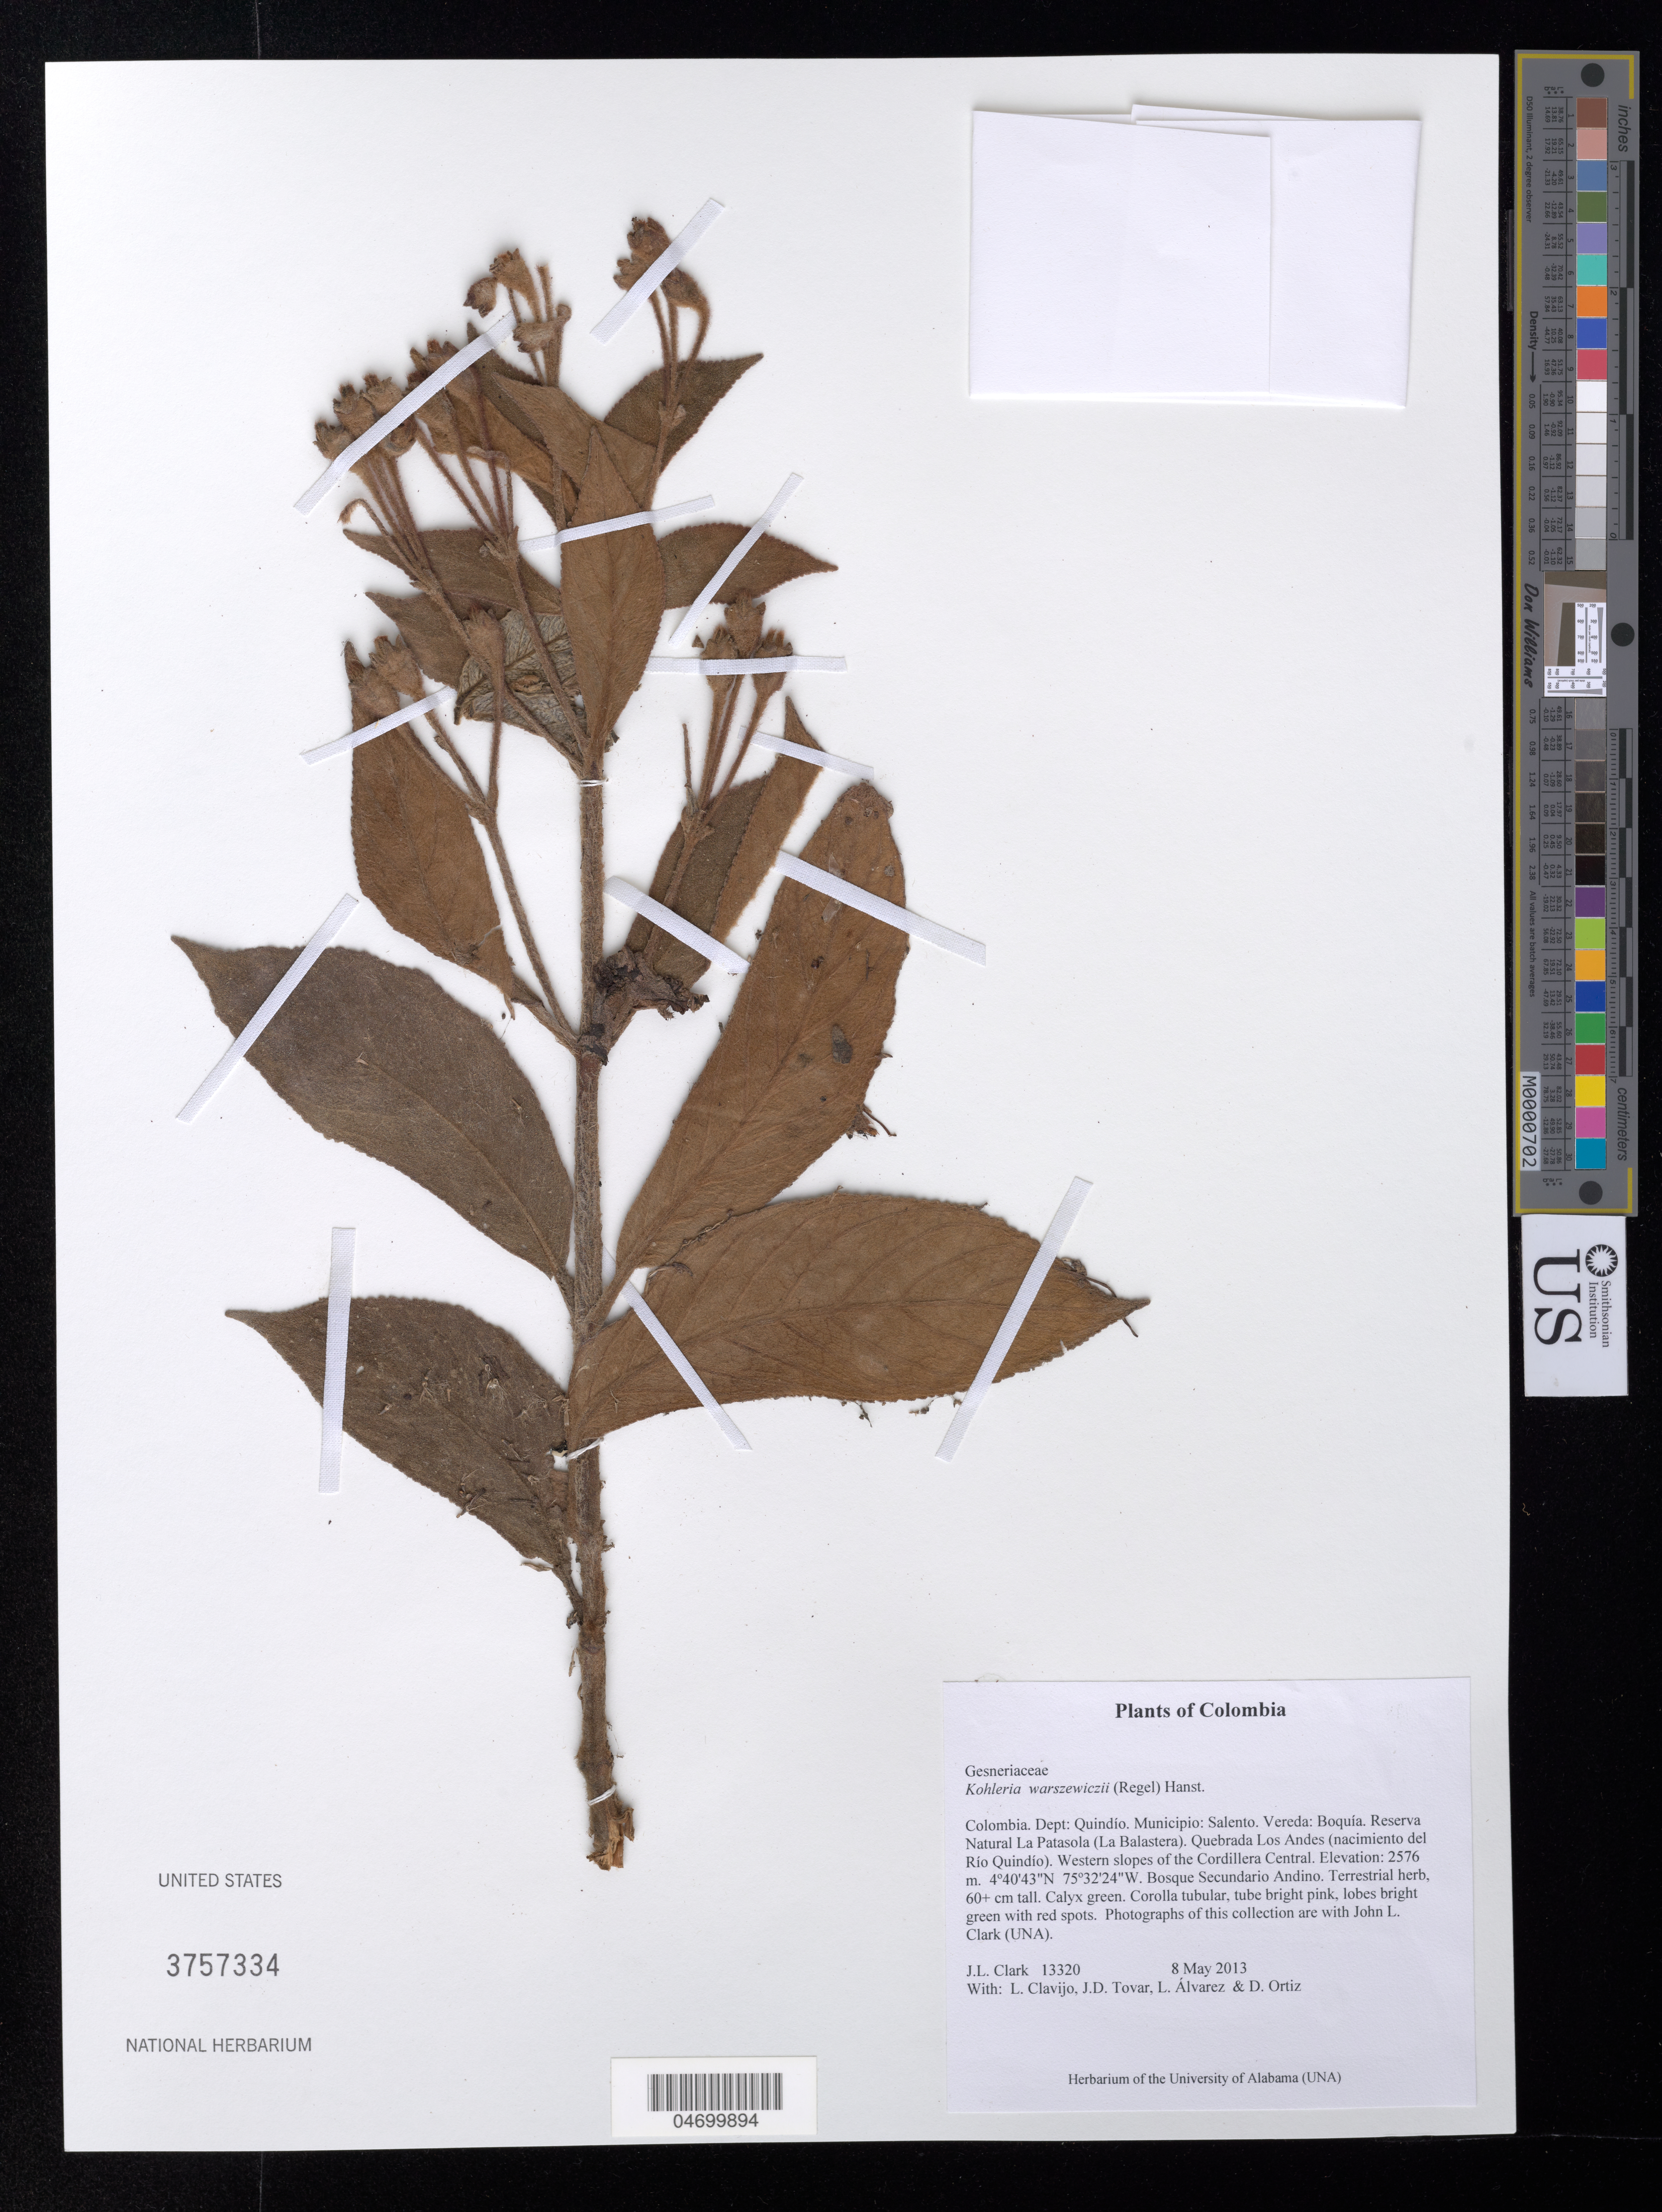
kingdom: Plantae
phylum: Tracheophyta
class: Magnoliopsida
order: Lamiales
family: Gesneriaceae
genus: Kohleria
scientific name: Kohleria warscewiczii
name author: (Regel) Hanst.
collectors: J. L. Clark, L. Clavijo, J. Tovar & L. Alvarez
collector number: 13320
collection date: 2013-05-08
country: Colombia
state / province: Quindío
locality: Dept: Quindio. Municipio: Salento. Vereda: Boquía. Reserva Natural La Patasola (La Balastera). Quebrada Los Andes (nacimiento del Río Quindío). Western slopes of the Cordillera Central.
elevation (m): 2576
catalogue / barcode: US 3757334